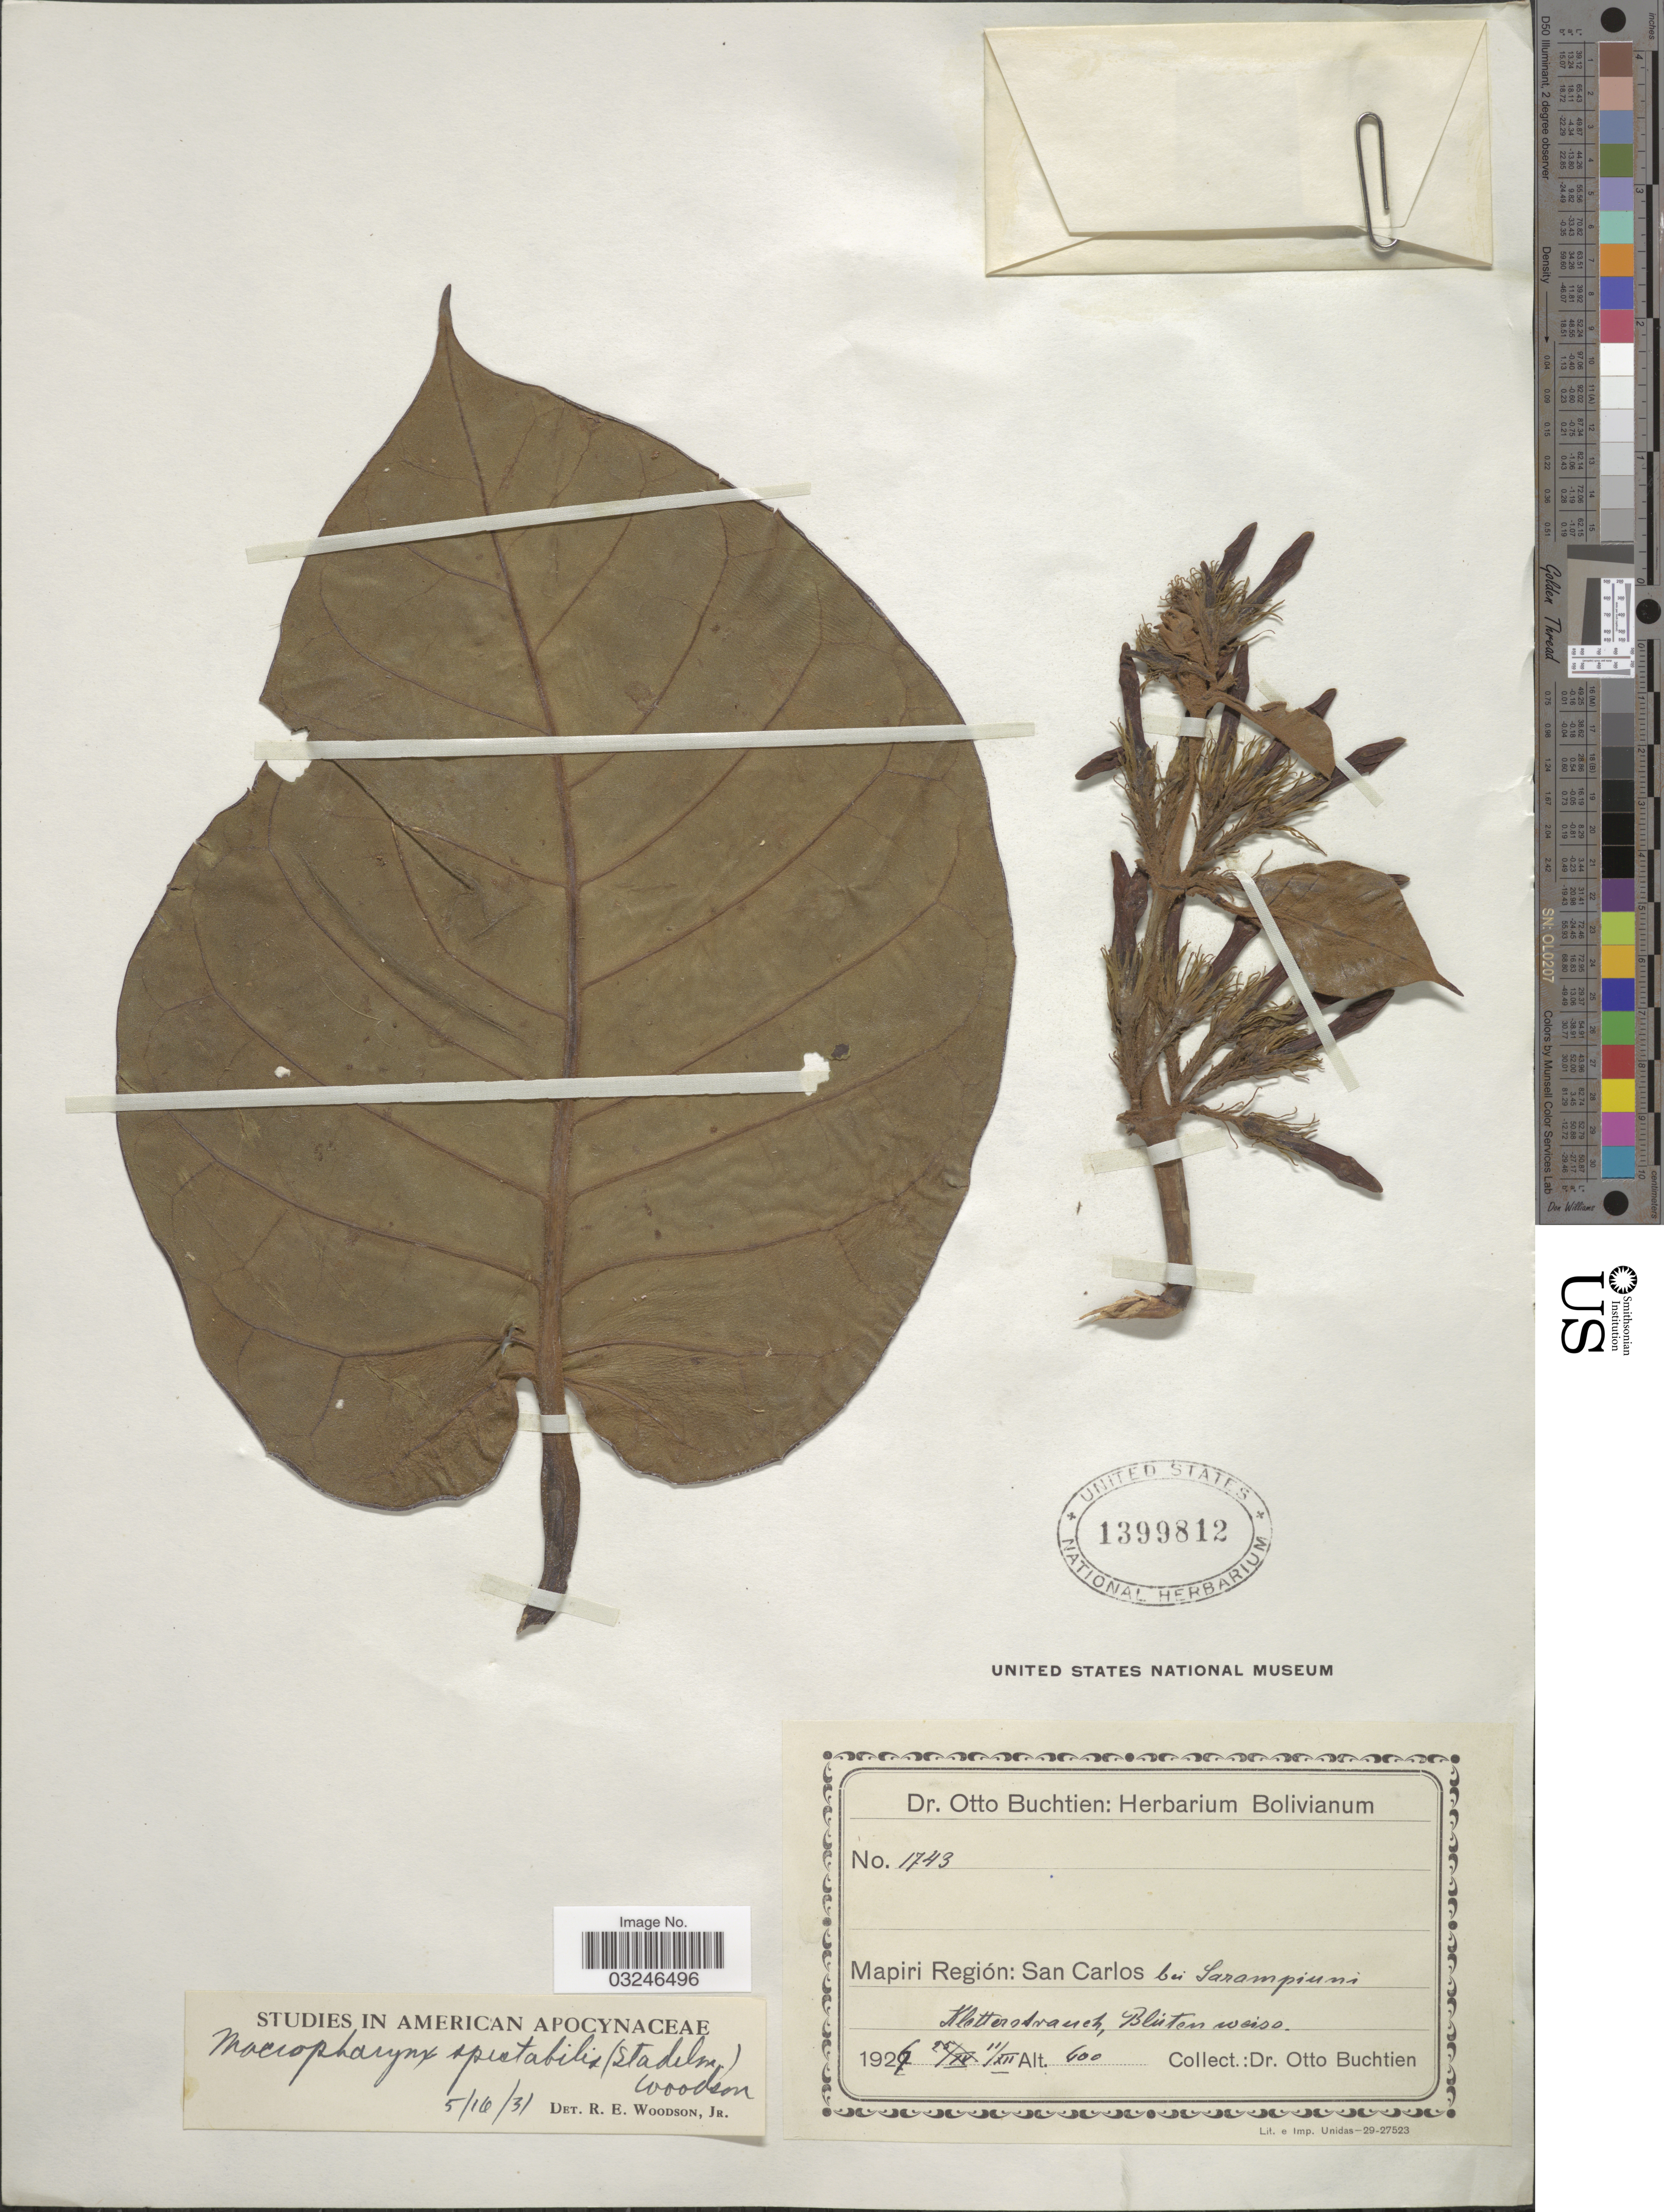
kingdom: Plantae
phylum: Tracheophyta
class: Magnoliopsida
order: Gentianales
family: Apocynaceae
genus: Macropharynx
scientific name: Macropharynx spectabilis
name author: (Stadelm.) Woodson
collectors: O. Buchtien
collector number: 1743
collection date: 1927-12-11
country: Bolivia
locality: Mapiri Región: San Carlos bei Sarampiuni. Kletterstrauch Blúten weiss.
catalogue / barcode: US 1399812